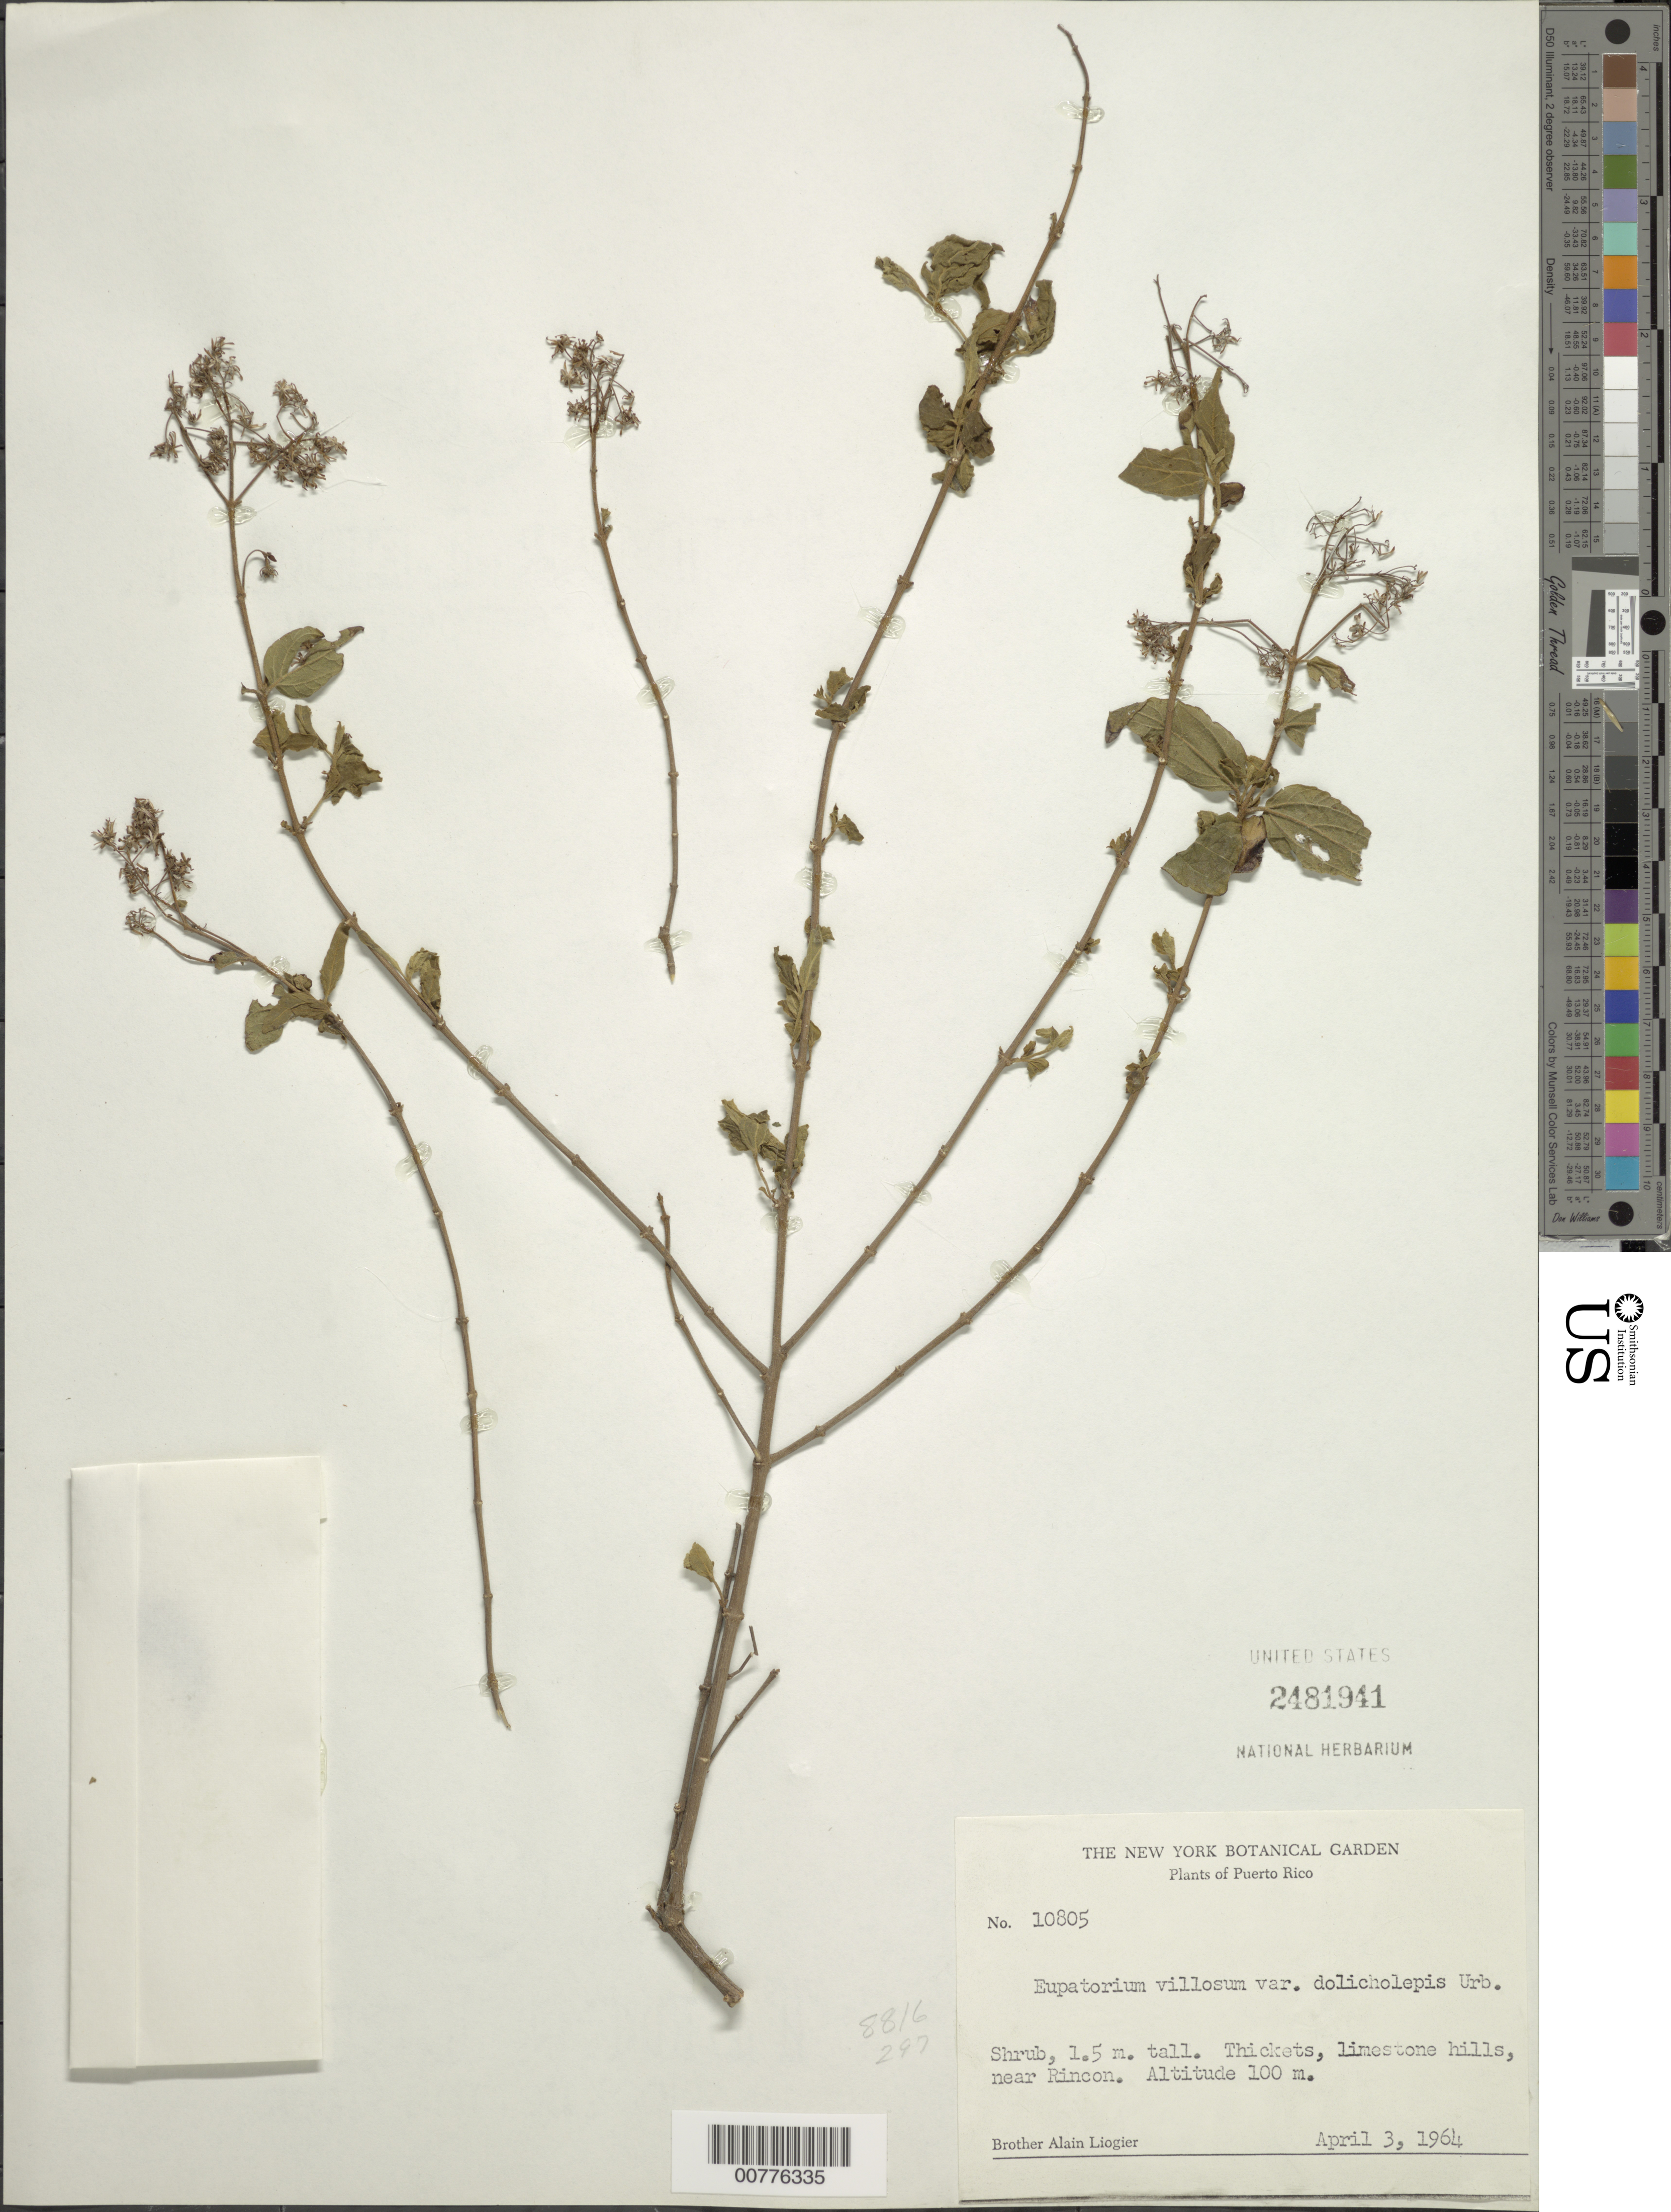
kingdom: Plantae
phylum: Tracheophyta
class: Magnoliopsida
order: Asterales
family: Asteraceae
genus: Koanophyllon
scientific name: Koanophyllon villosum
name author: (Sw.) R.M. King & H. Rob.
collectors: A. H. Liogier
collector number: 10805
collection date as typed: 03 Apr 1964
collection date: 1964-04-03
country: Puerto Rico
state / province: Rincón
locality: Thickets, limestone hills, near Rincon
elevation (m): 100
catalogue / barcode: US 2481941